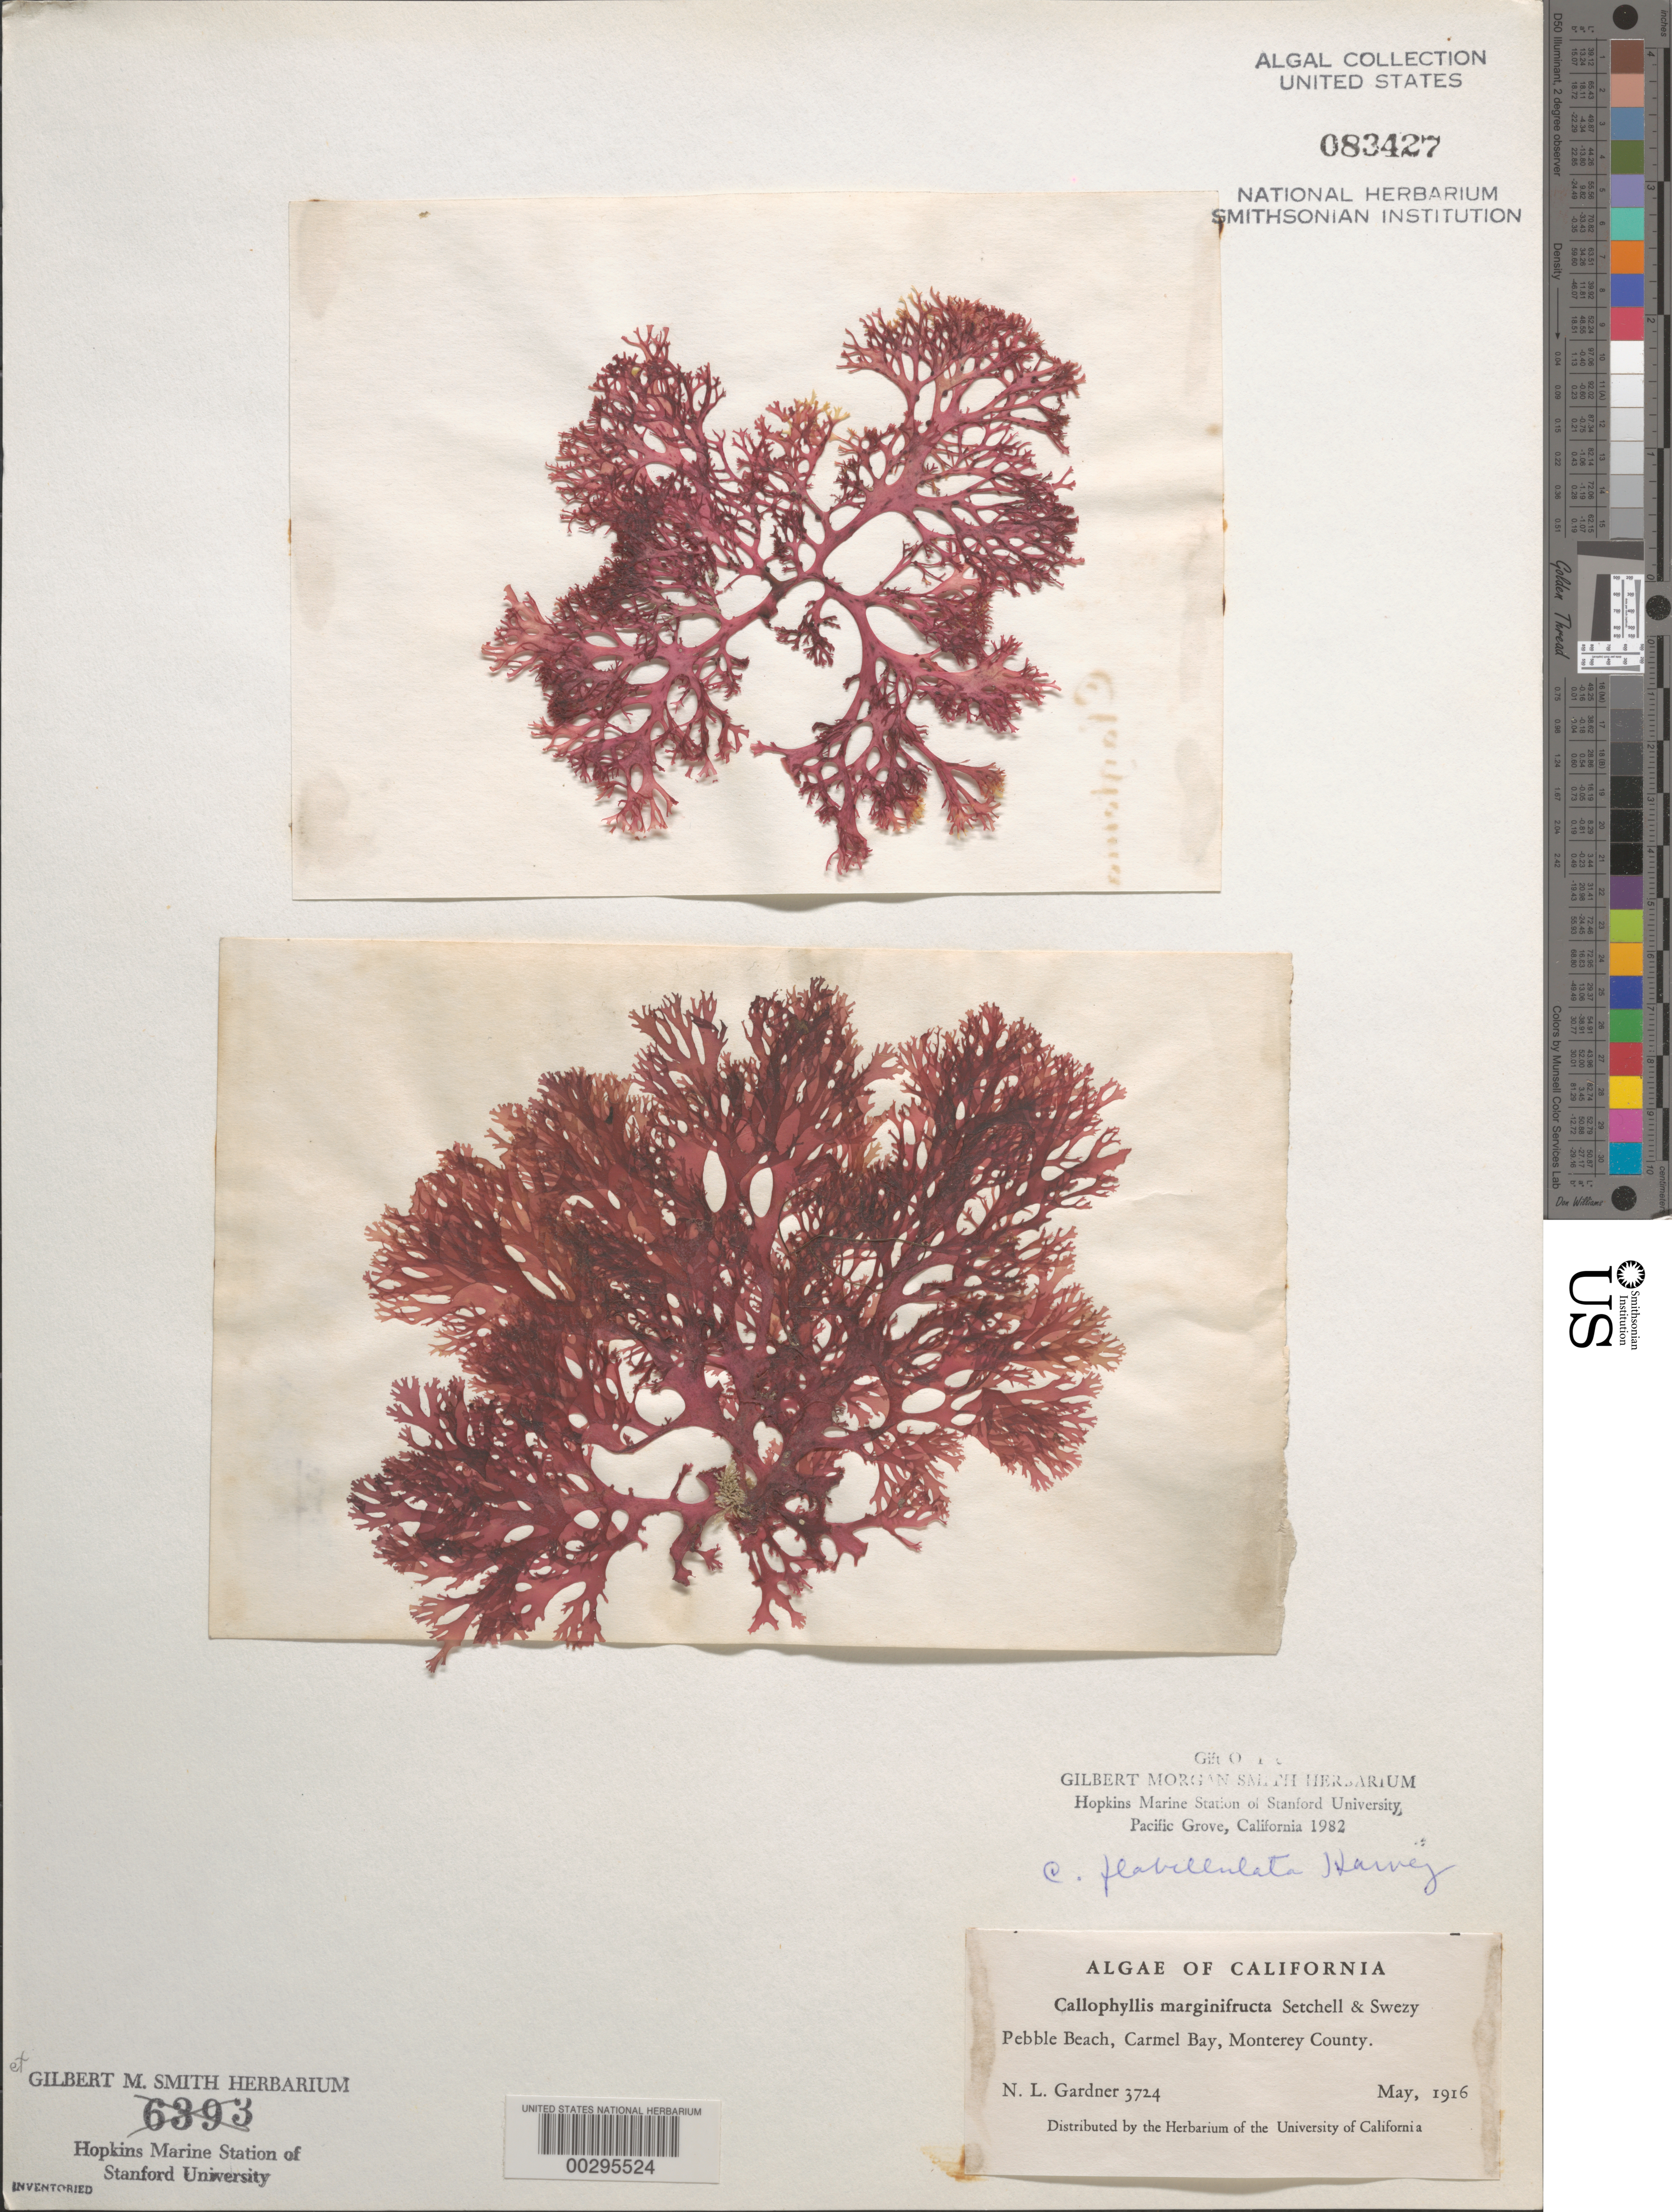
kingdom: Plantae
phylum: Rhodophyta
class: Florideophyceae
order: Gigartinales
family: Kallymeniaceae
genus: Callophyllis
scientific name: Callophyllis flabellulata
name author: Harv.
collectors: N. Gardner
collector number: NLG 3724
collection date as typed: May 1916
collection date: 1916-05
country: United States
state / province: California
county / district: Monterey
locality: Pebble Beach, Carmel Bay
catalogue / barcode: US 83427